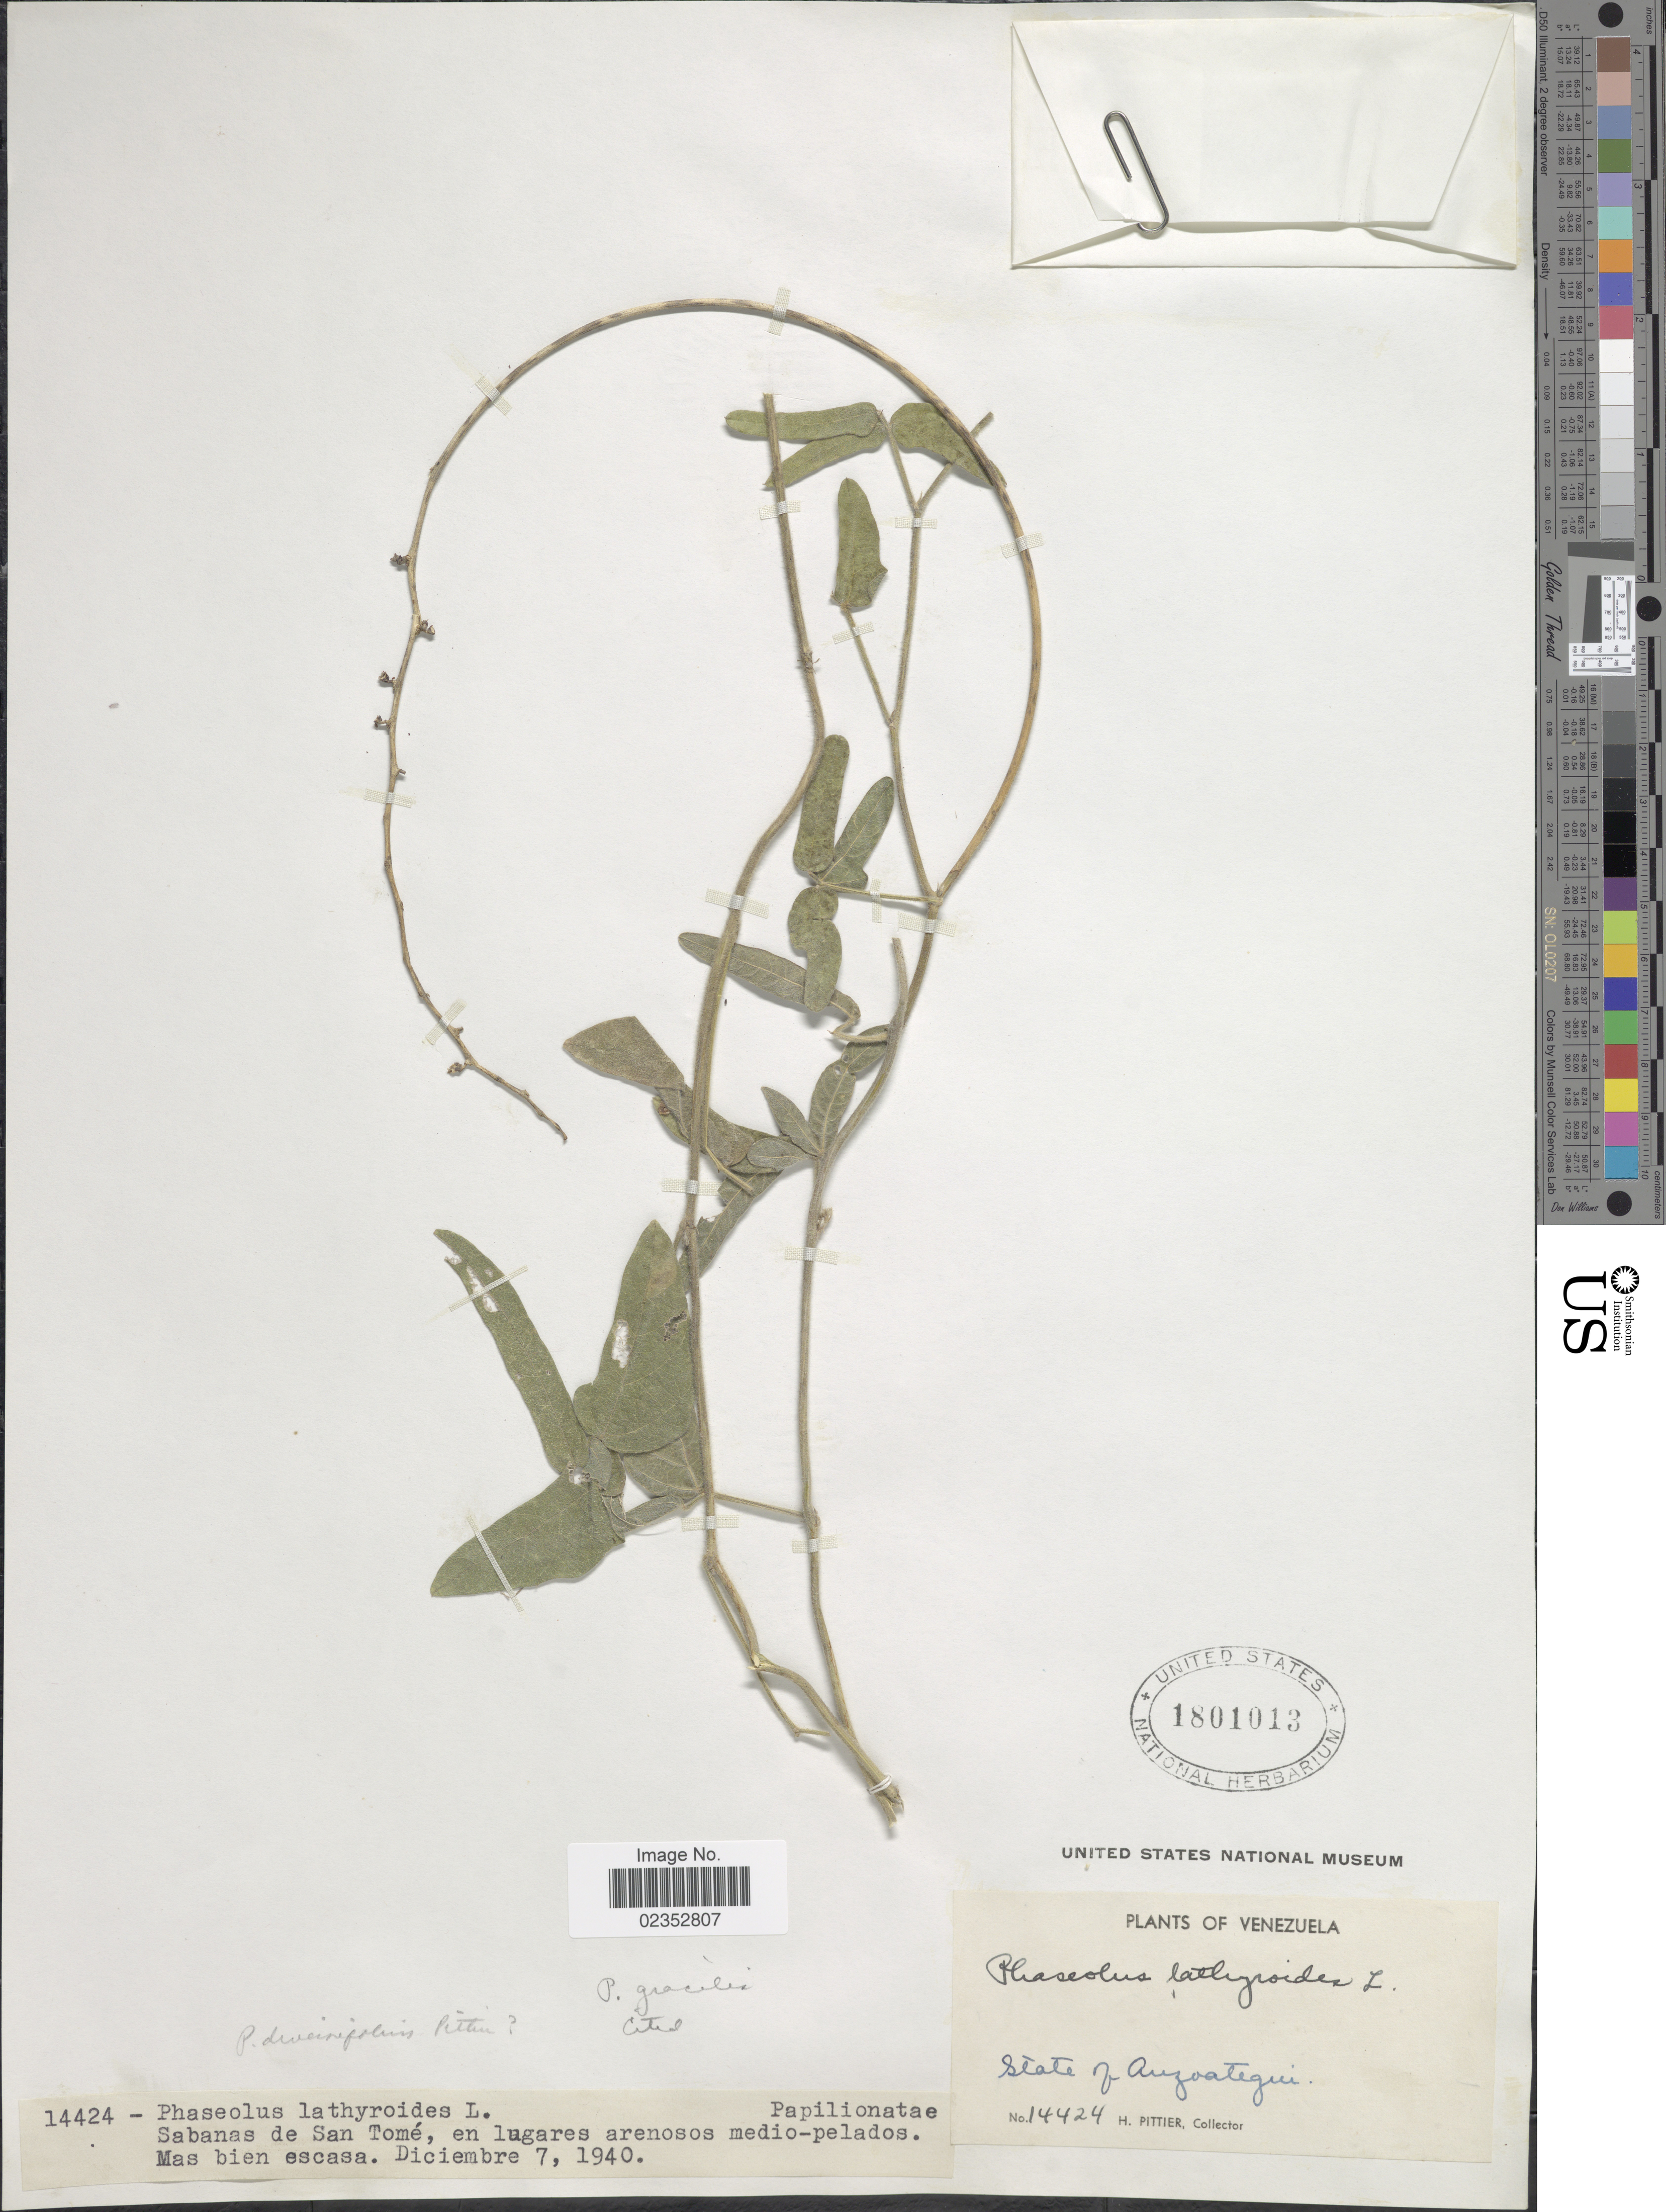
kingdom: Plantae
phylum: Tracheophyta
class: Magnoliopsida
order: Fabales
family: Fabaceae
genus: Macroptilium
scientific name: Macroptilium gracile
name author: (Poepp. ex Benth.) Urb.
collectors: H. F. Pittier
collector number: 14424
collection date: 1940-12-07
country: Venezuela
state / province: Anzoategui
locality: Sabanas de San Tomé, en lugares arenosos medio-pelado. Mas bien escasa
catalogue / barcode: US 1801013